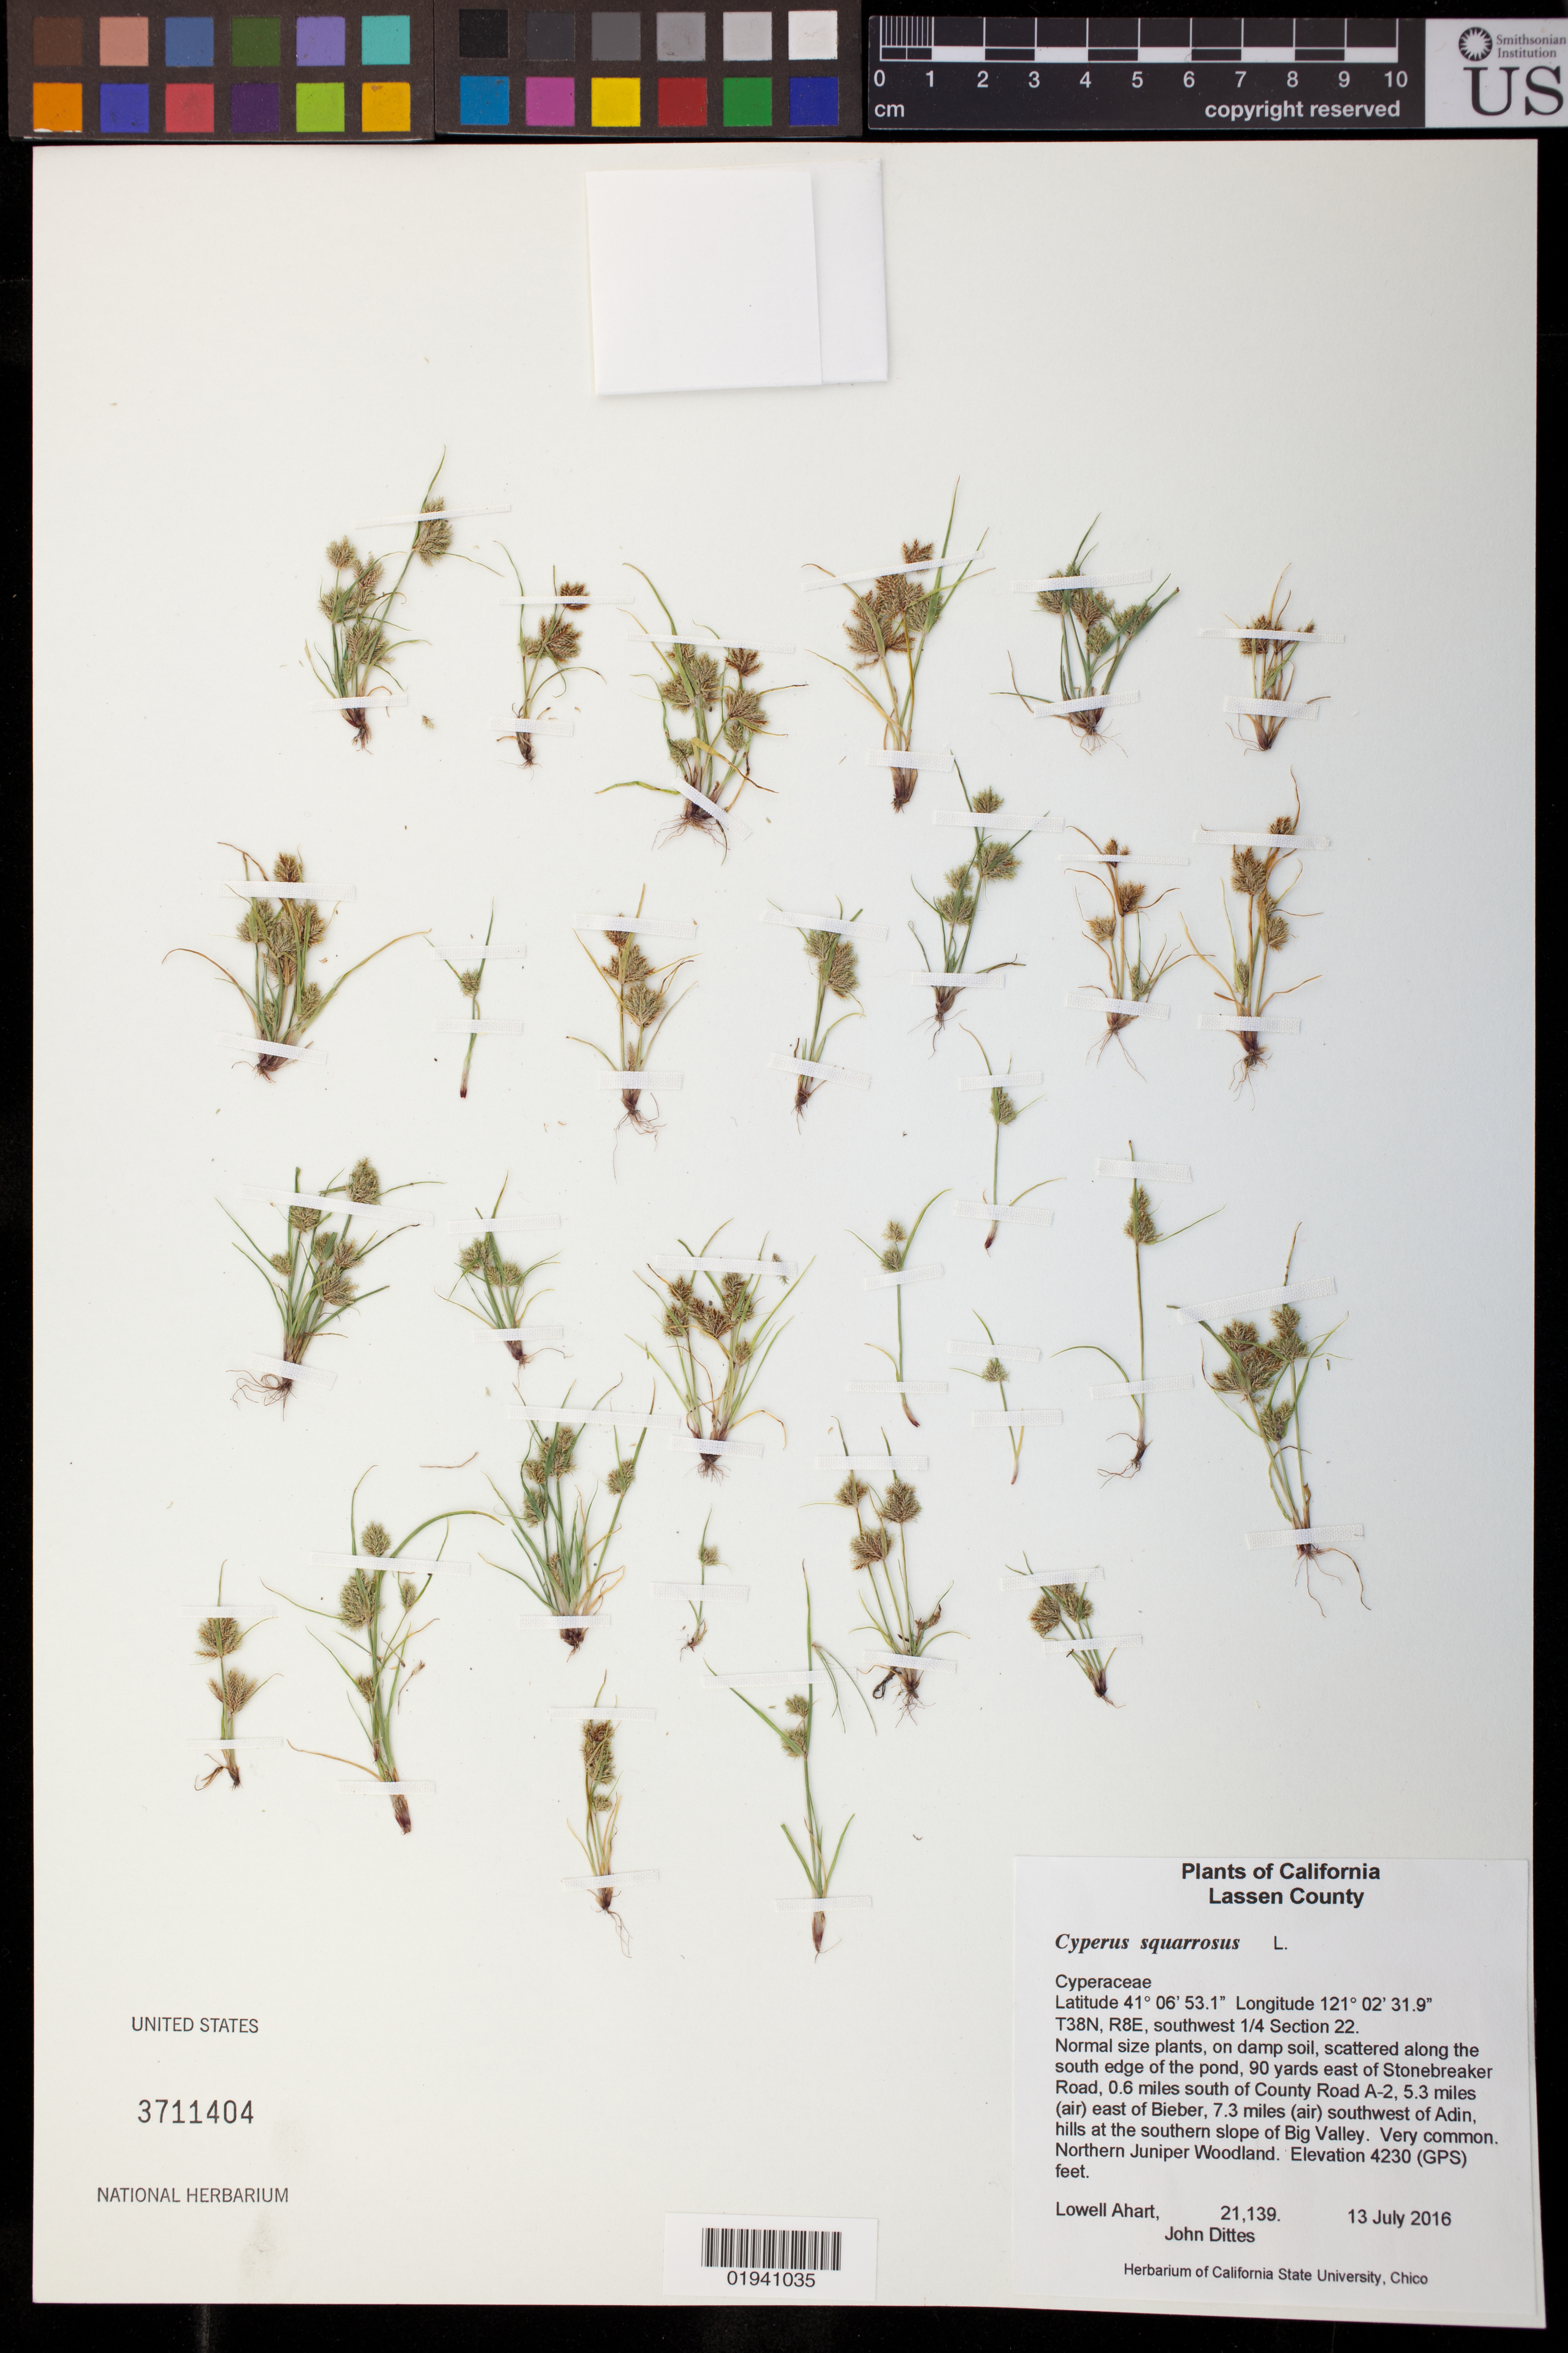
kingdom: Plantae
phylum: Tracheophyta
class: Liliopsida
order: Poales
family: Cyperaceae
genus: Cyperus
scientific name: Cyperus squarrosus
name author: L.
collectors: L. Ahart & J. Dittes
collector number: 21139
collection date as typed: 13 July 2016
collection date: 2016-07-13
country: United States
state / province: California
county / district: Modoc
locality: T38N, R8E, southwest 1/4 section 22. South edge of pond, 90 yards east of Stonebreaker Road, 0.6 miles south of Country Road A-2, 5.3 miles (air) east of Bieber, 7.3 miles (air) southwest of Adin, hills at the southern slope of Big Valley.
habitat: on damp soil, northern juniper woodland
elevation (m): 1289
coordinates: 41 06 53.1, 121 02 31.9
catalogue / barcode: US 3711404